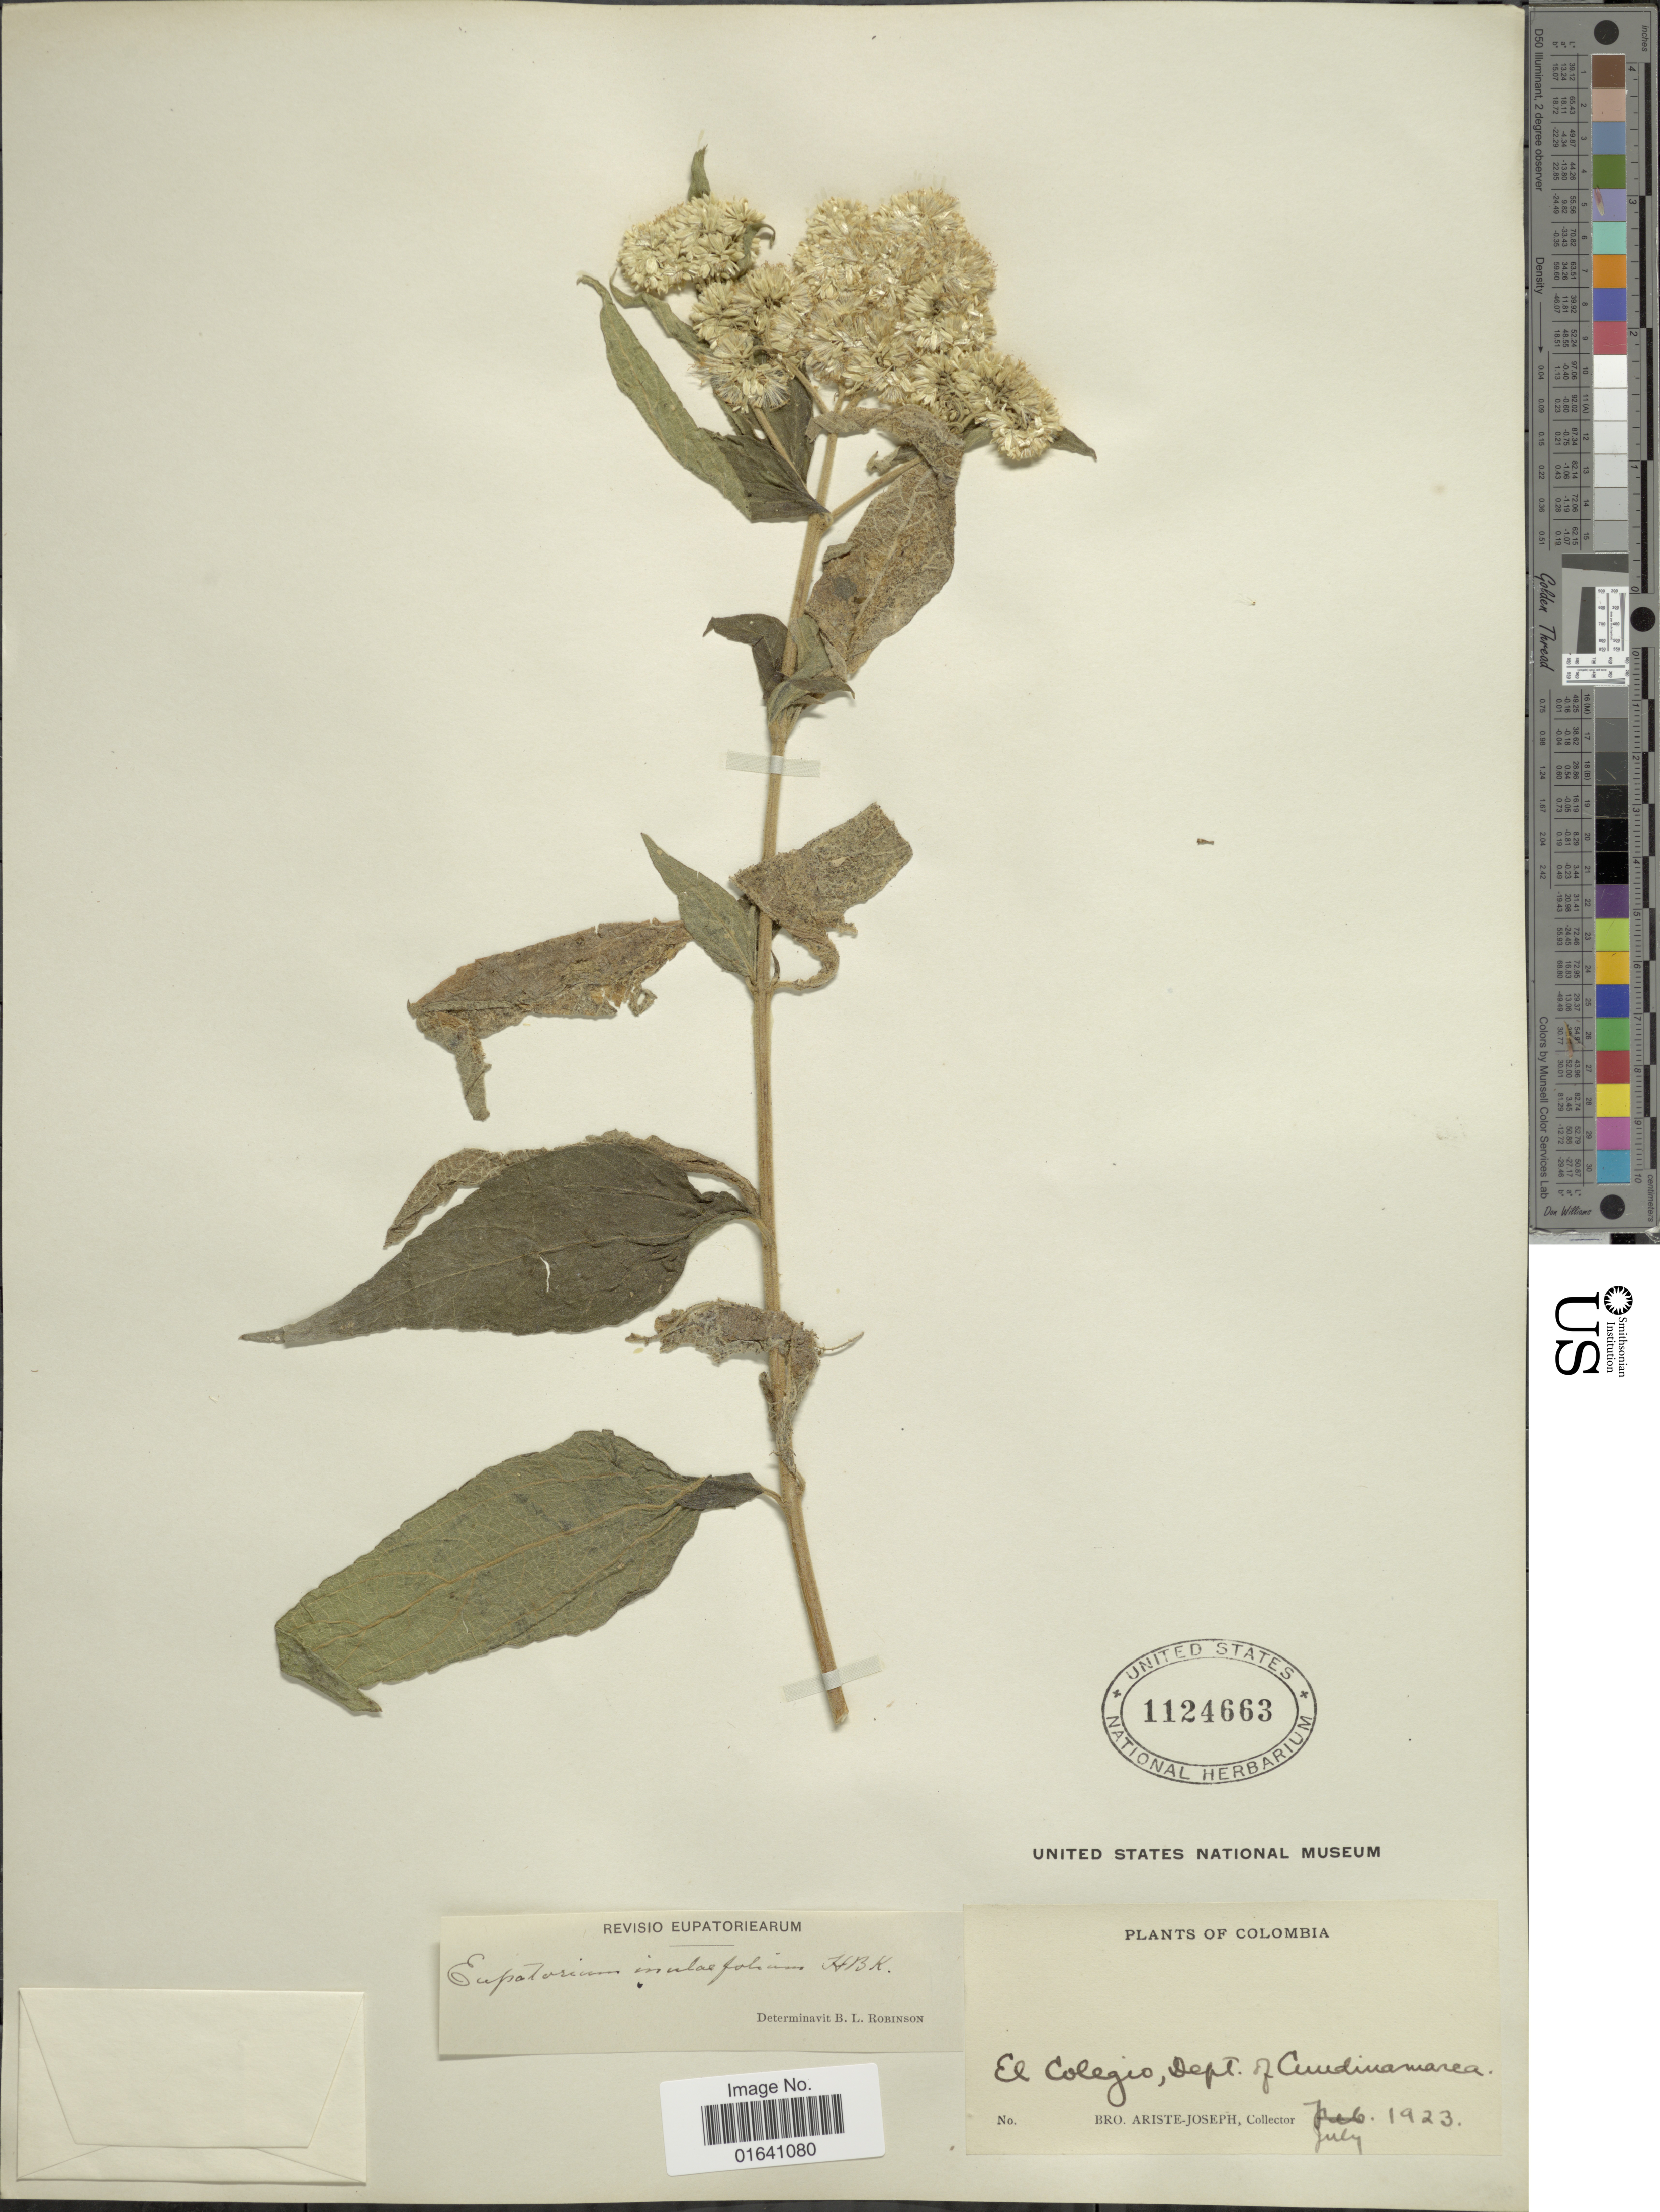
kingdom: Plantae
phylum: Tracheophyta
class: Magnoliopsida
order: Asterales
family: Asteraceae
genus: Austroeupatorium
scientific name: Austroeupatorium inulaefolium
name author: (Kunth) R.M. King & H. Rob.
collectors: Bro. Ariste-Joseph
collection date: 1923-07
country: Colombia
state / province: Cundinamarca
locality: El Colegio, Dept. of Cundinamarca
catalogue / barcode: US 1124663